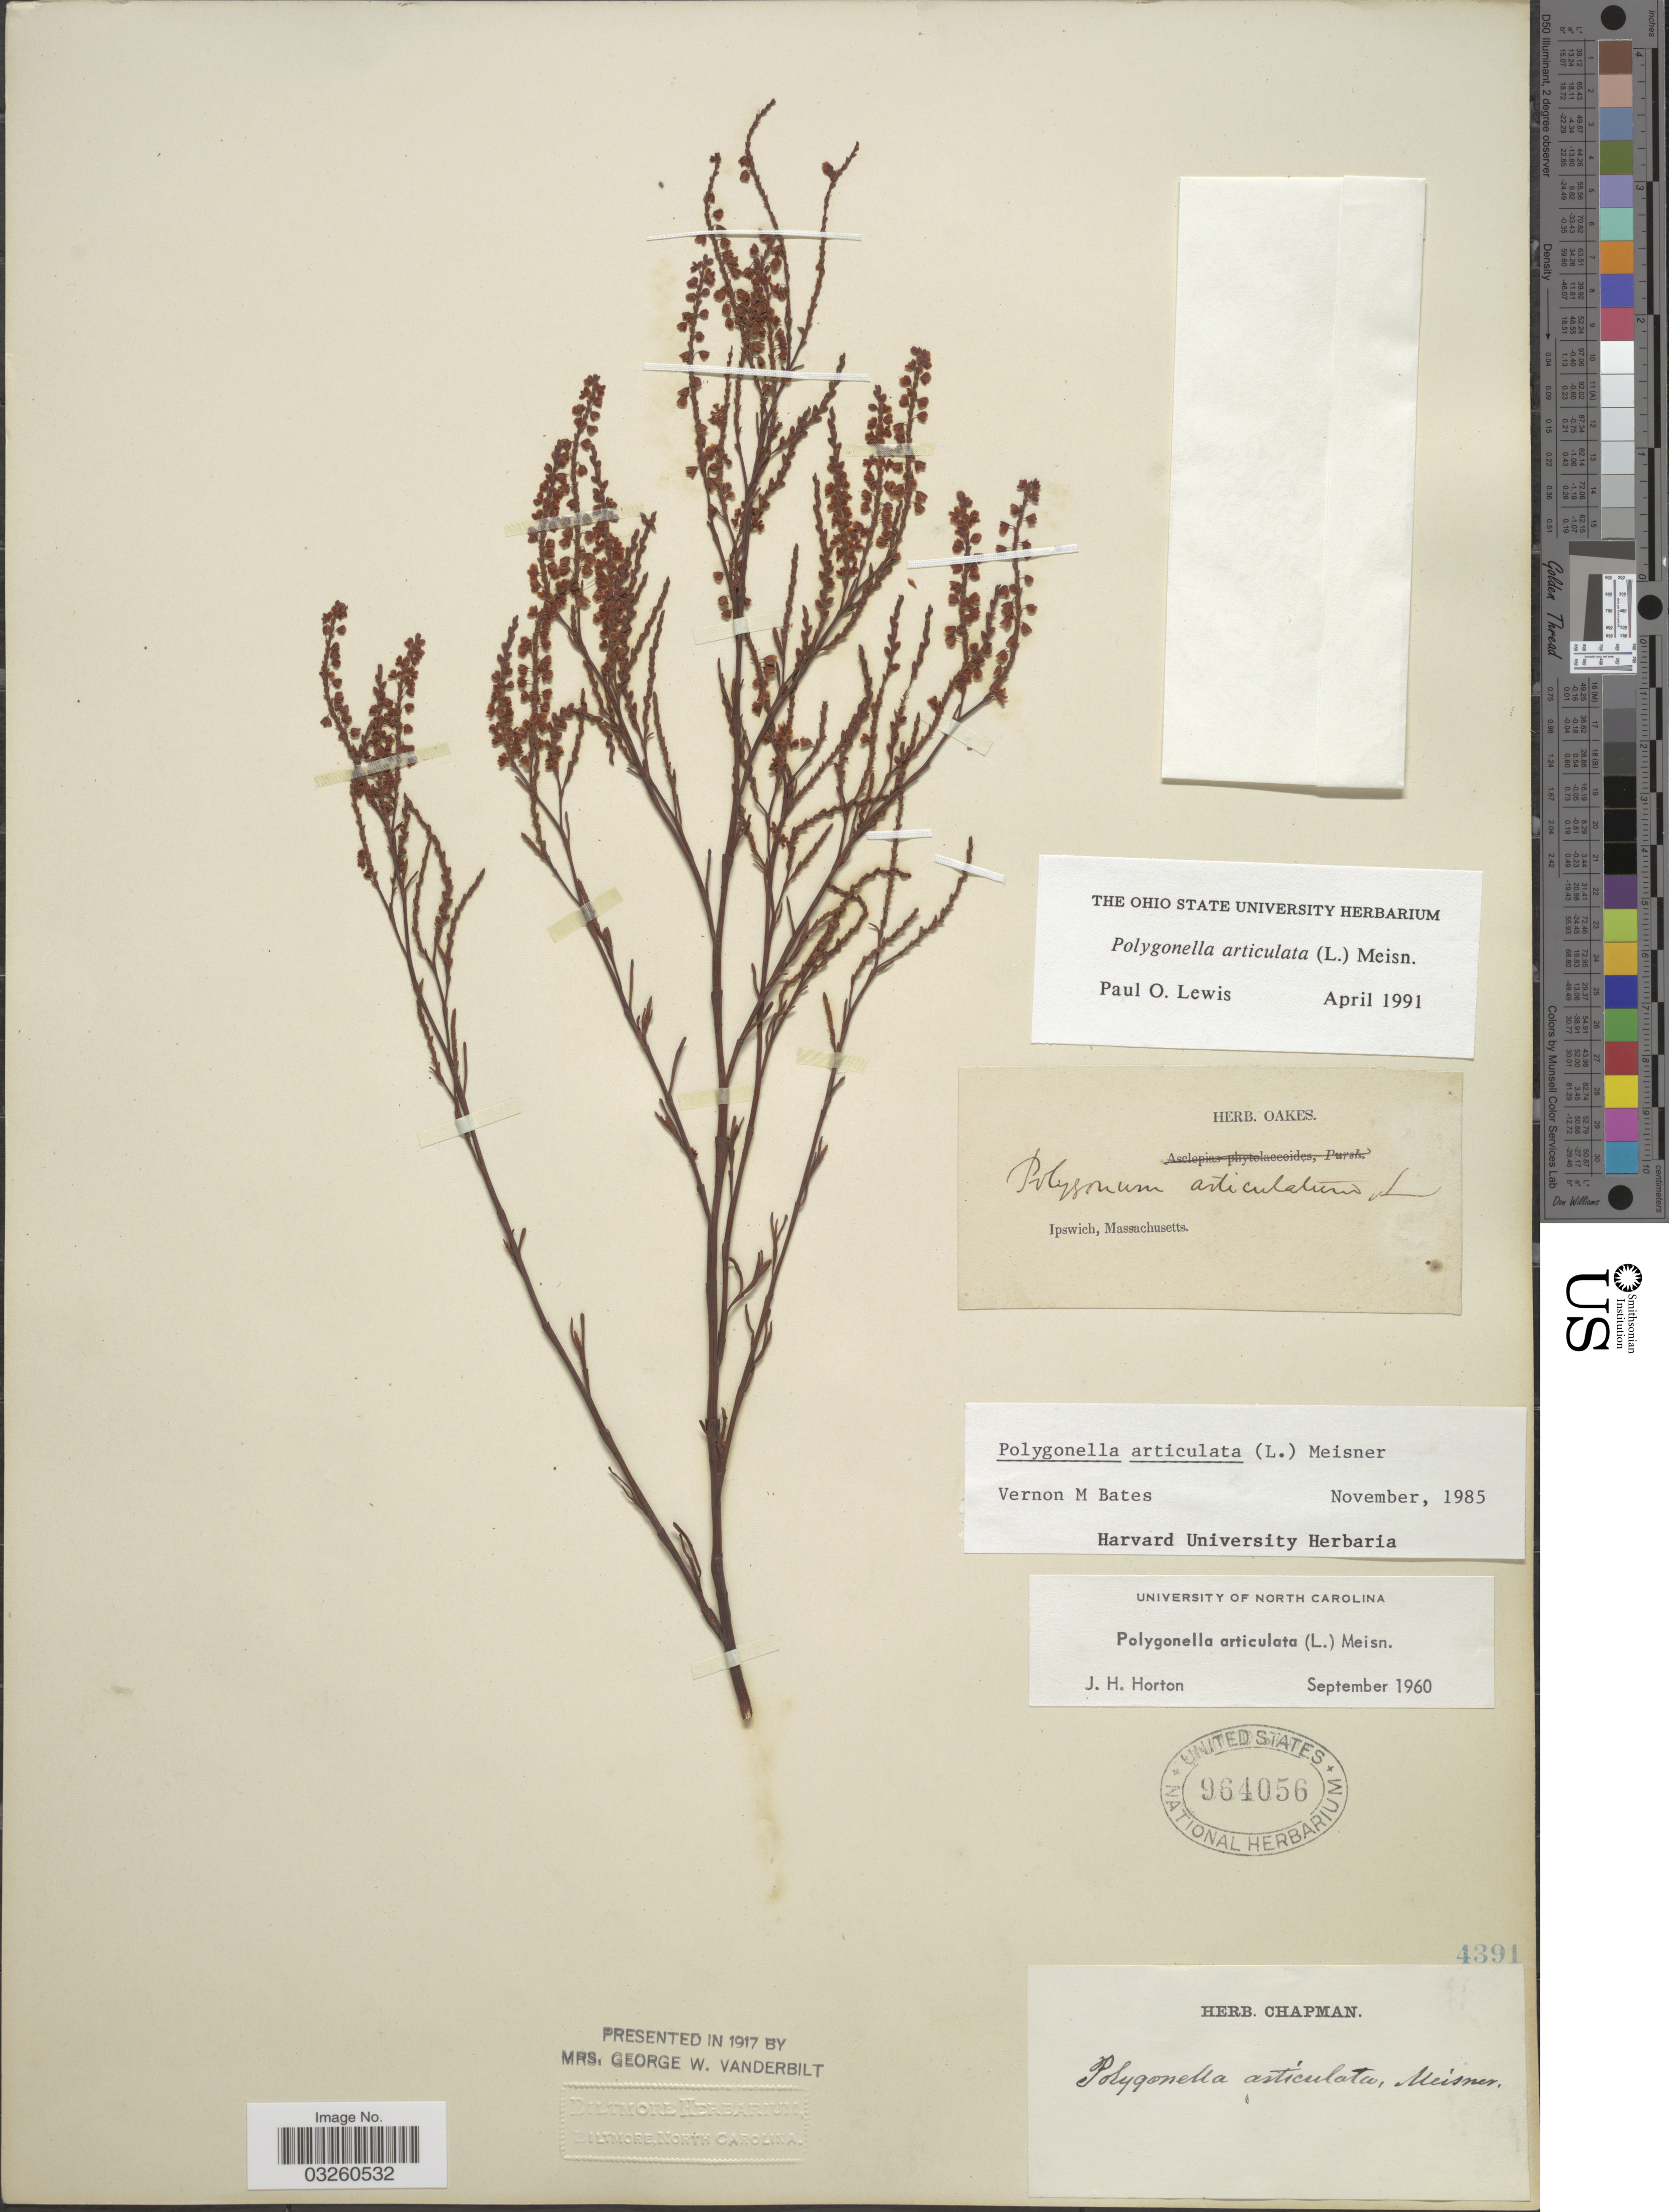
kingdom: Plantae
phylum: Tracheophyta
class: Magnoliopsida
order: Caryophyllales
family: Polygonaceae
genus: Polygonella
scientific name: Polygonella articulata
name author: (L.) Meisn.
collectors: ex herb. Oakes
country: United States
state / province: Massachusetts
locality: Ipswich.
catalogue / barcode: US 964056